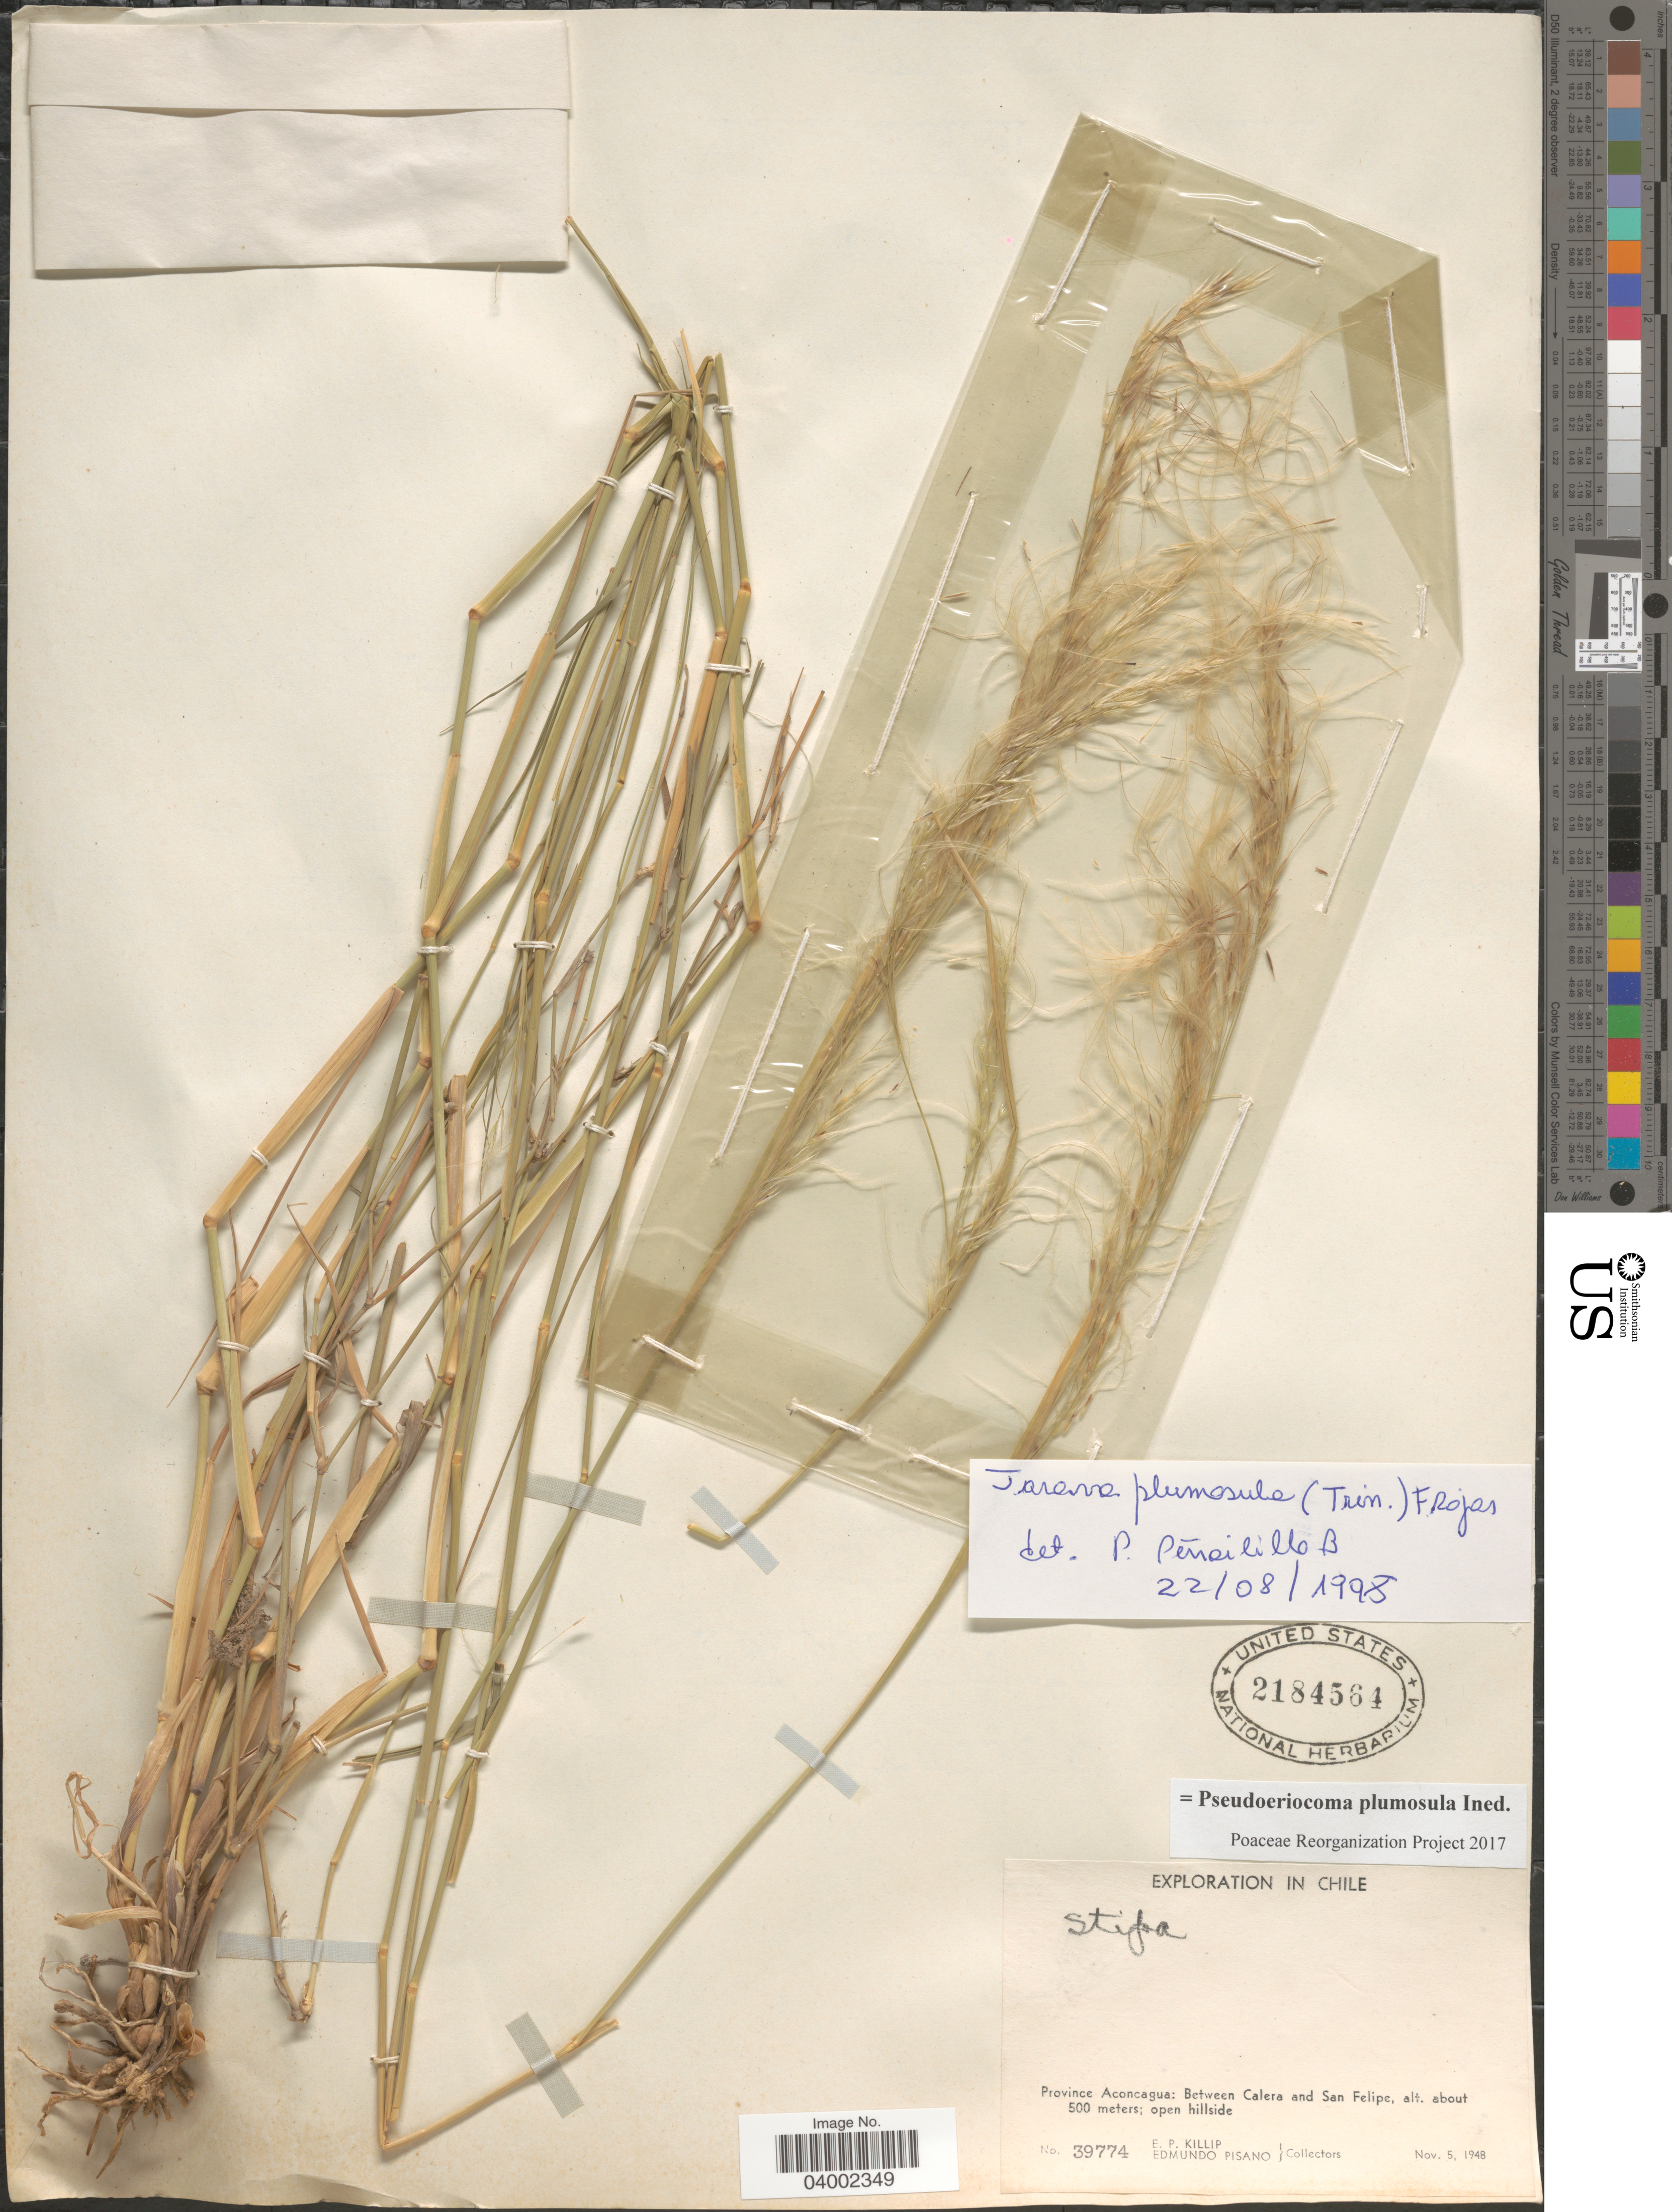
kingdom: Plantae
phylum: Tracheophyta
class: Liliopsida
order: Poales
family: Poaceae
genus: Pseudoeriocoma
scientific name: Pseudoeriocoma plumosula ined.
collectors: E. P. Killip & E. Pisano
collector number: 39774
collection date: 1948-11-05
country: Chile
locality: Province Aconcagua: Between Calera and San Felipe.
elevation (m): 500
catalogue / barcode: US 2184564